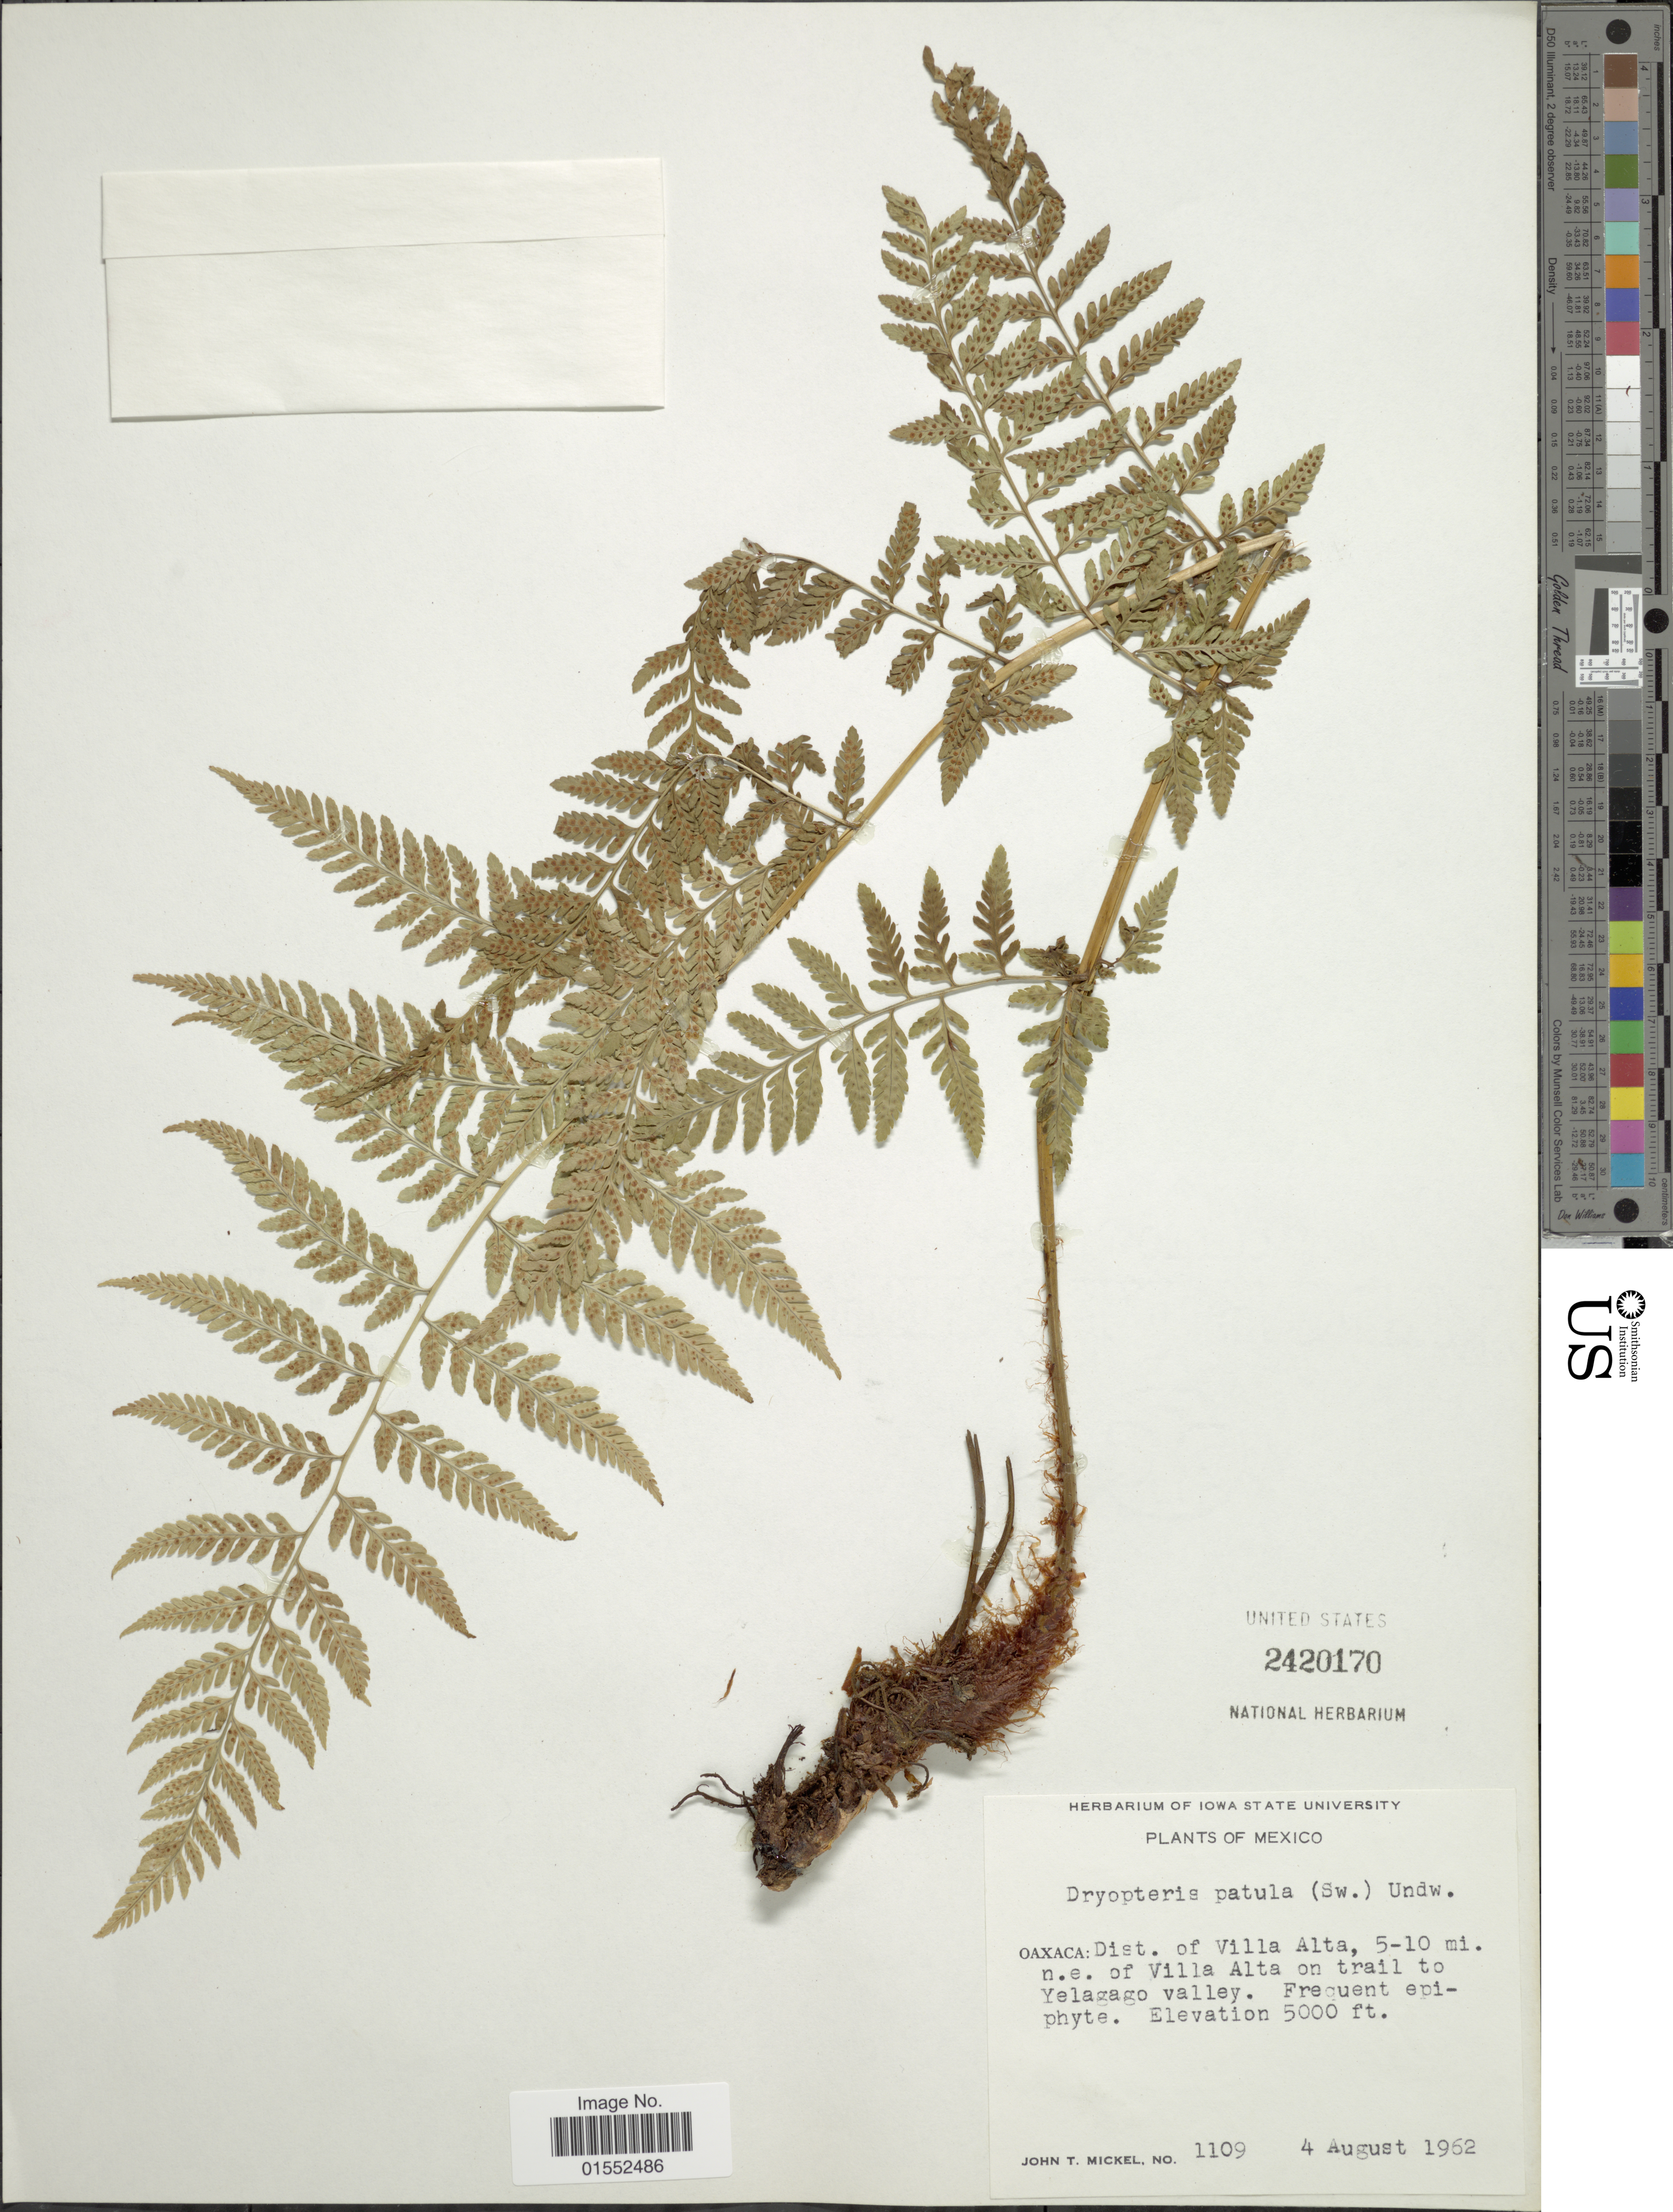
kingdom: Plantae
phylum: Tracheophyta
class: Polypodiopsida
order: Polypodiales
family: Dryopteridaceae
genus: Dryopteris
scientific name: Dryopteris patula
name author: (Sw.) Underw.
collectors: J. T. Mickel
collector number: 1109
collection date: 1962-08-04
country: Mexico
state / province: Oaxaca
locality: Mexico. Oaxaca: Dist. of Villa Alta, 5-10 mi. n. e. of Villa Aluita on trail to Yelajgago valley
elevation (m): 1524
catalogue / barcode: US 2420170